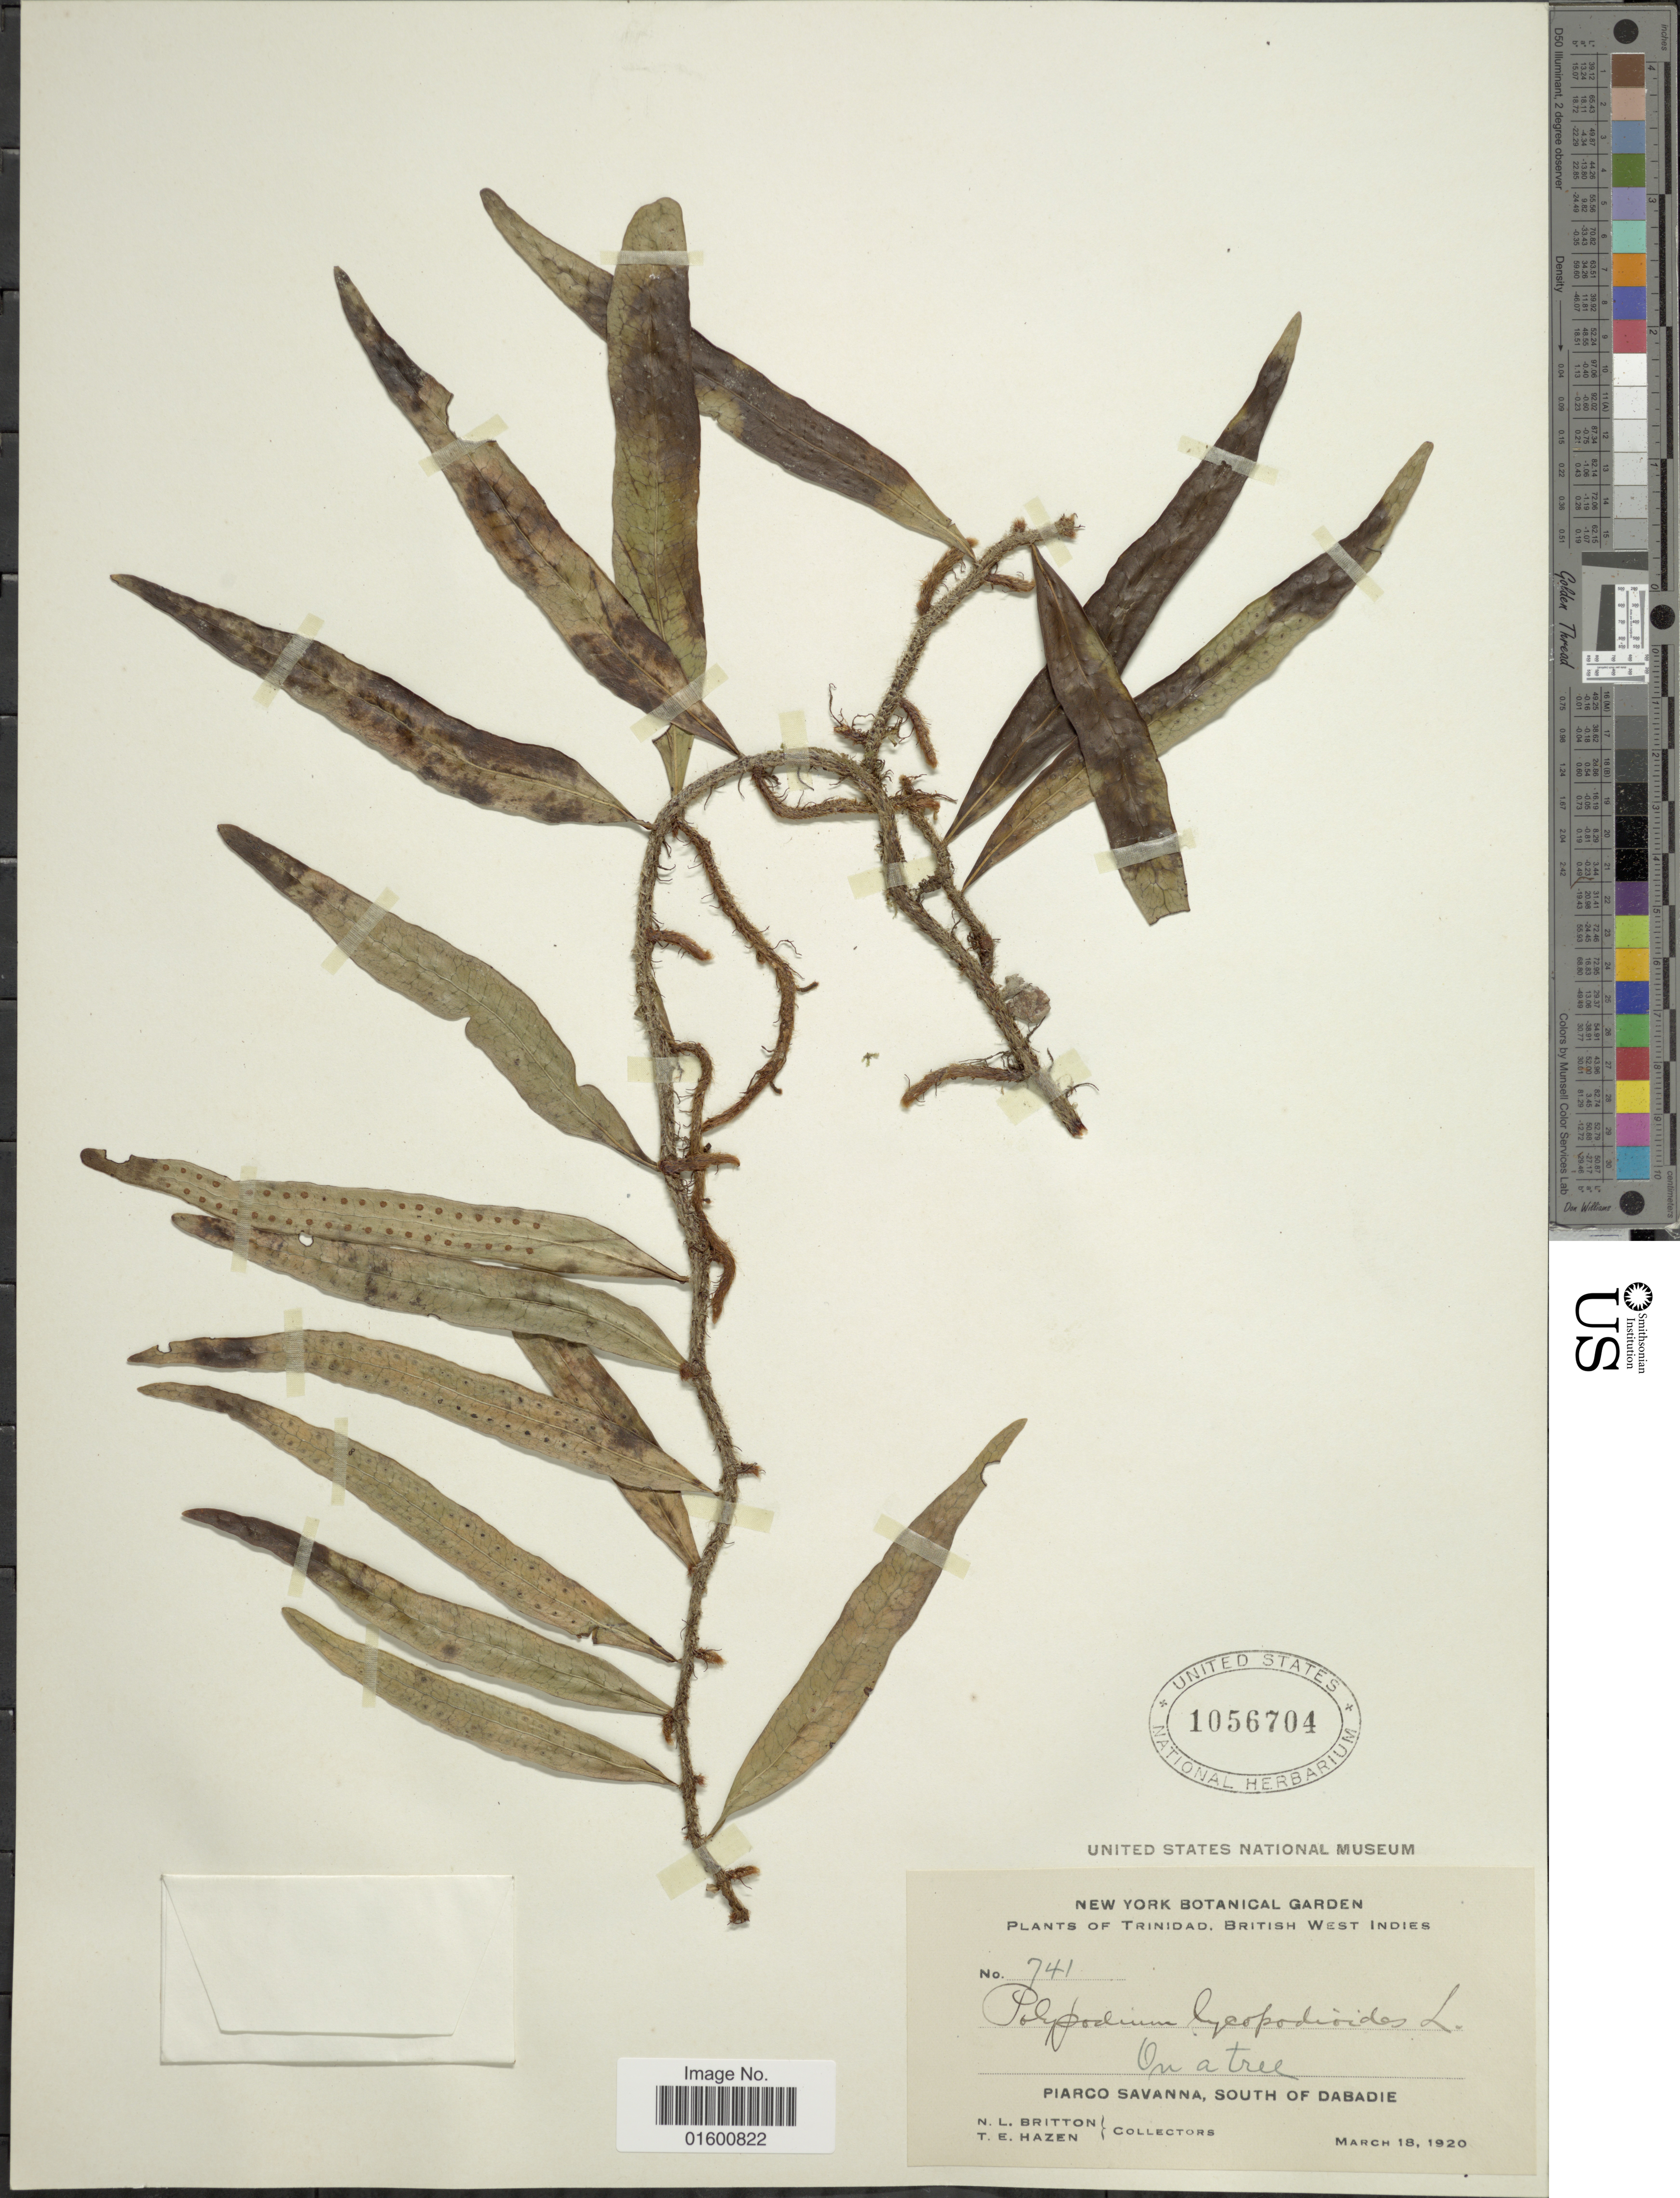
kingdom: Plantae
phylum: Tracheophyta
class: Polypodiopsida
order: Polypodiales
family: Polypodiaceae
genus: Microgramma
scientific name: Microgramma lycopodioides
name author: (L.) Copel.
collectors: N. Britton & T. E. Hazen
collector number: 741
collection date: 1920-03-18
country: Trinidad and Tobago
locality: Trinidad, British West Indies, Piarco Savanna, South of Dabadie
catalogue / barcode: US 1056704